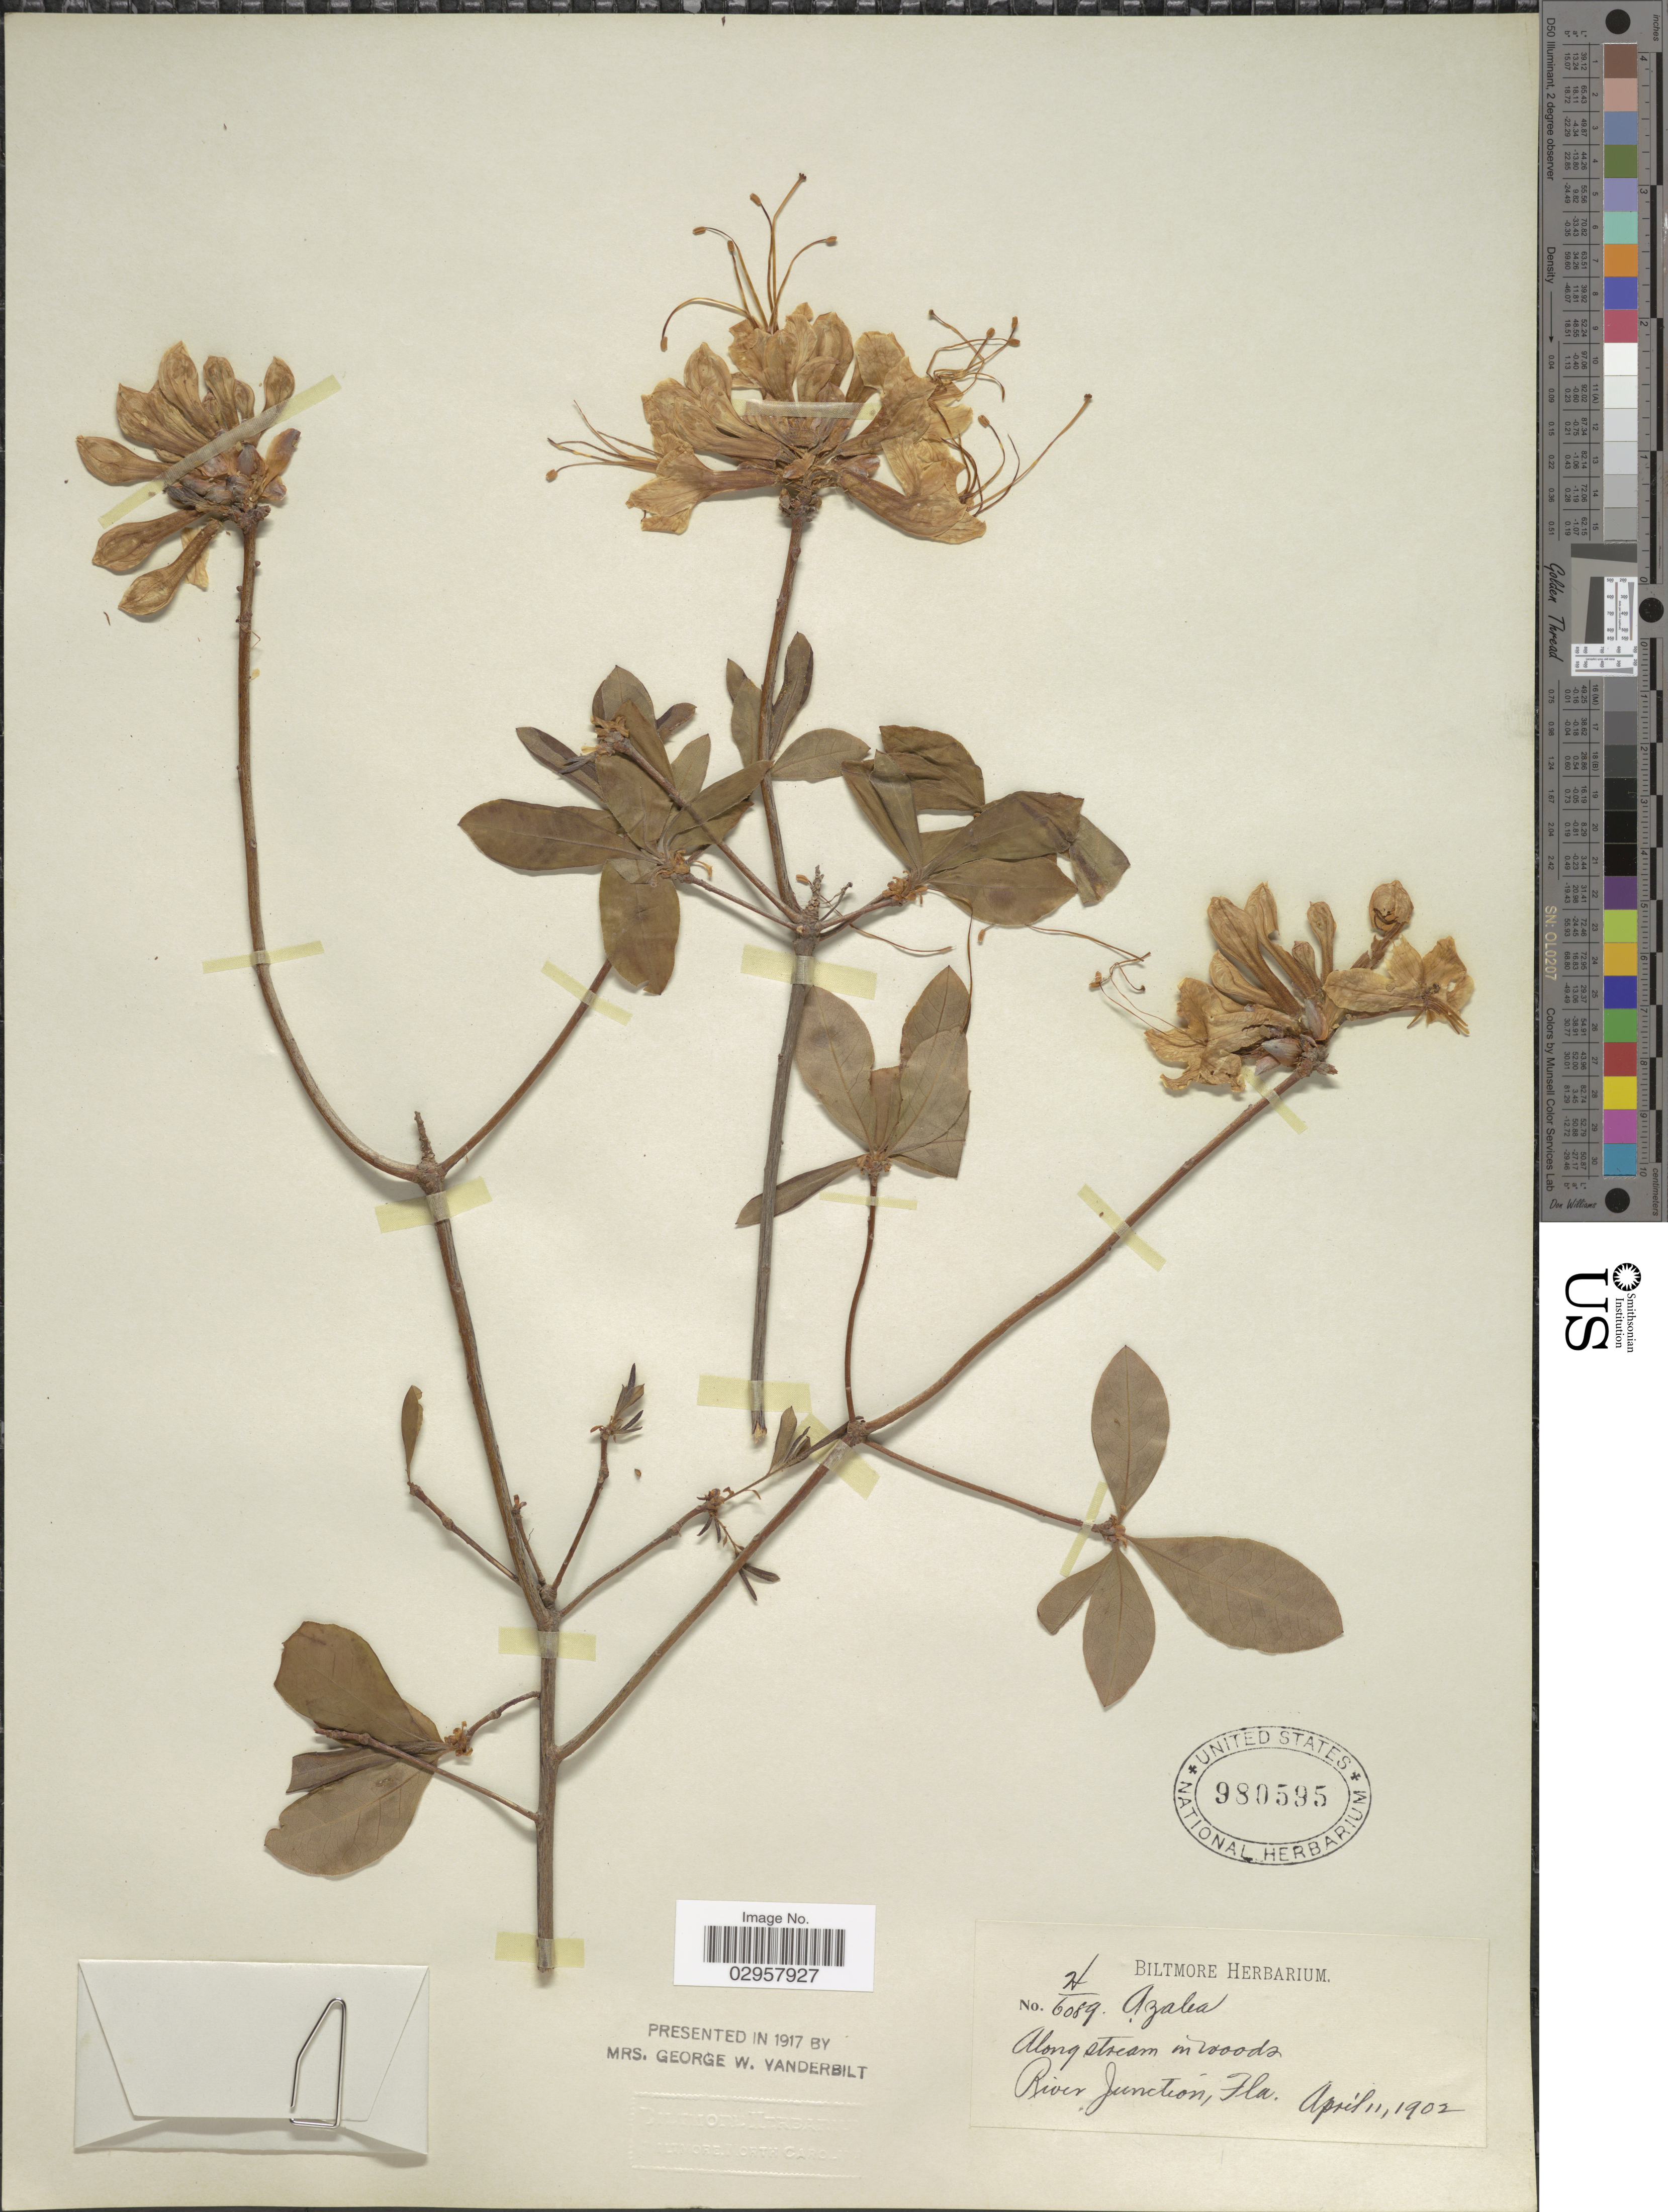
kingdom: Plantae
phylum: Tracheophyta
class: Magnoliopsida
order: Ericales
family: Ericaceae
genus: Rhododendron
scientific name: Rhododendron atlanticum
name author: (Ashe) Rehder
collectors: ex herb. Biltmore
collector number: H/6089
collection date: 1902-04-11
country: United States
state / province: Florida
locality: Along stream in woods River Junction.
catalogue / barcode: US 980595